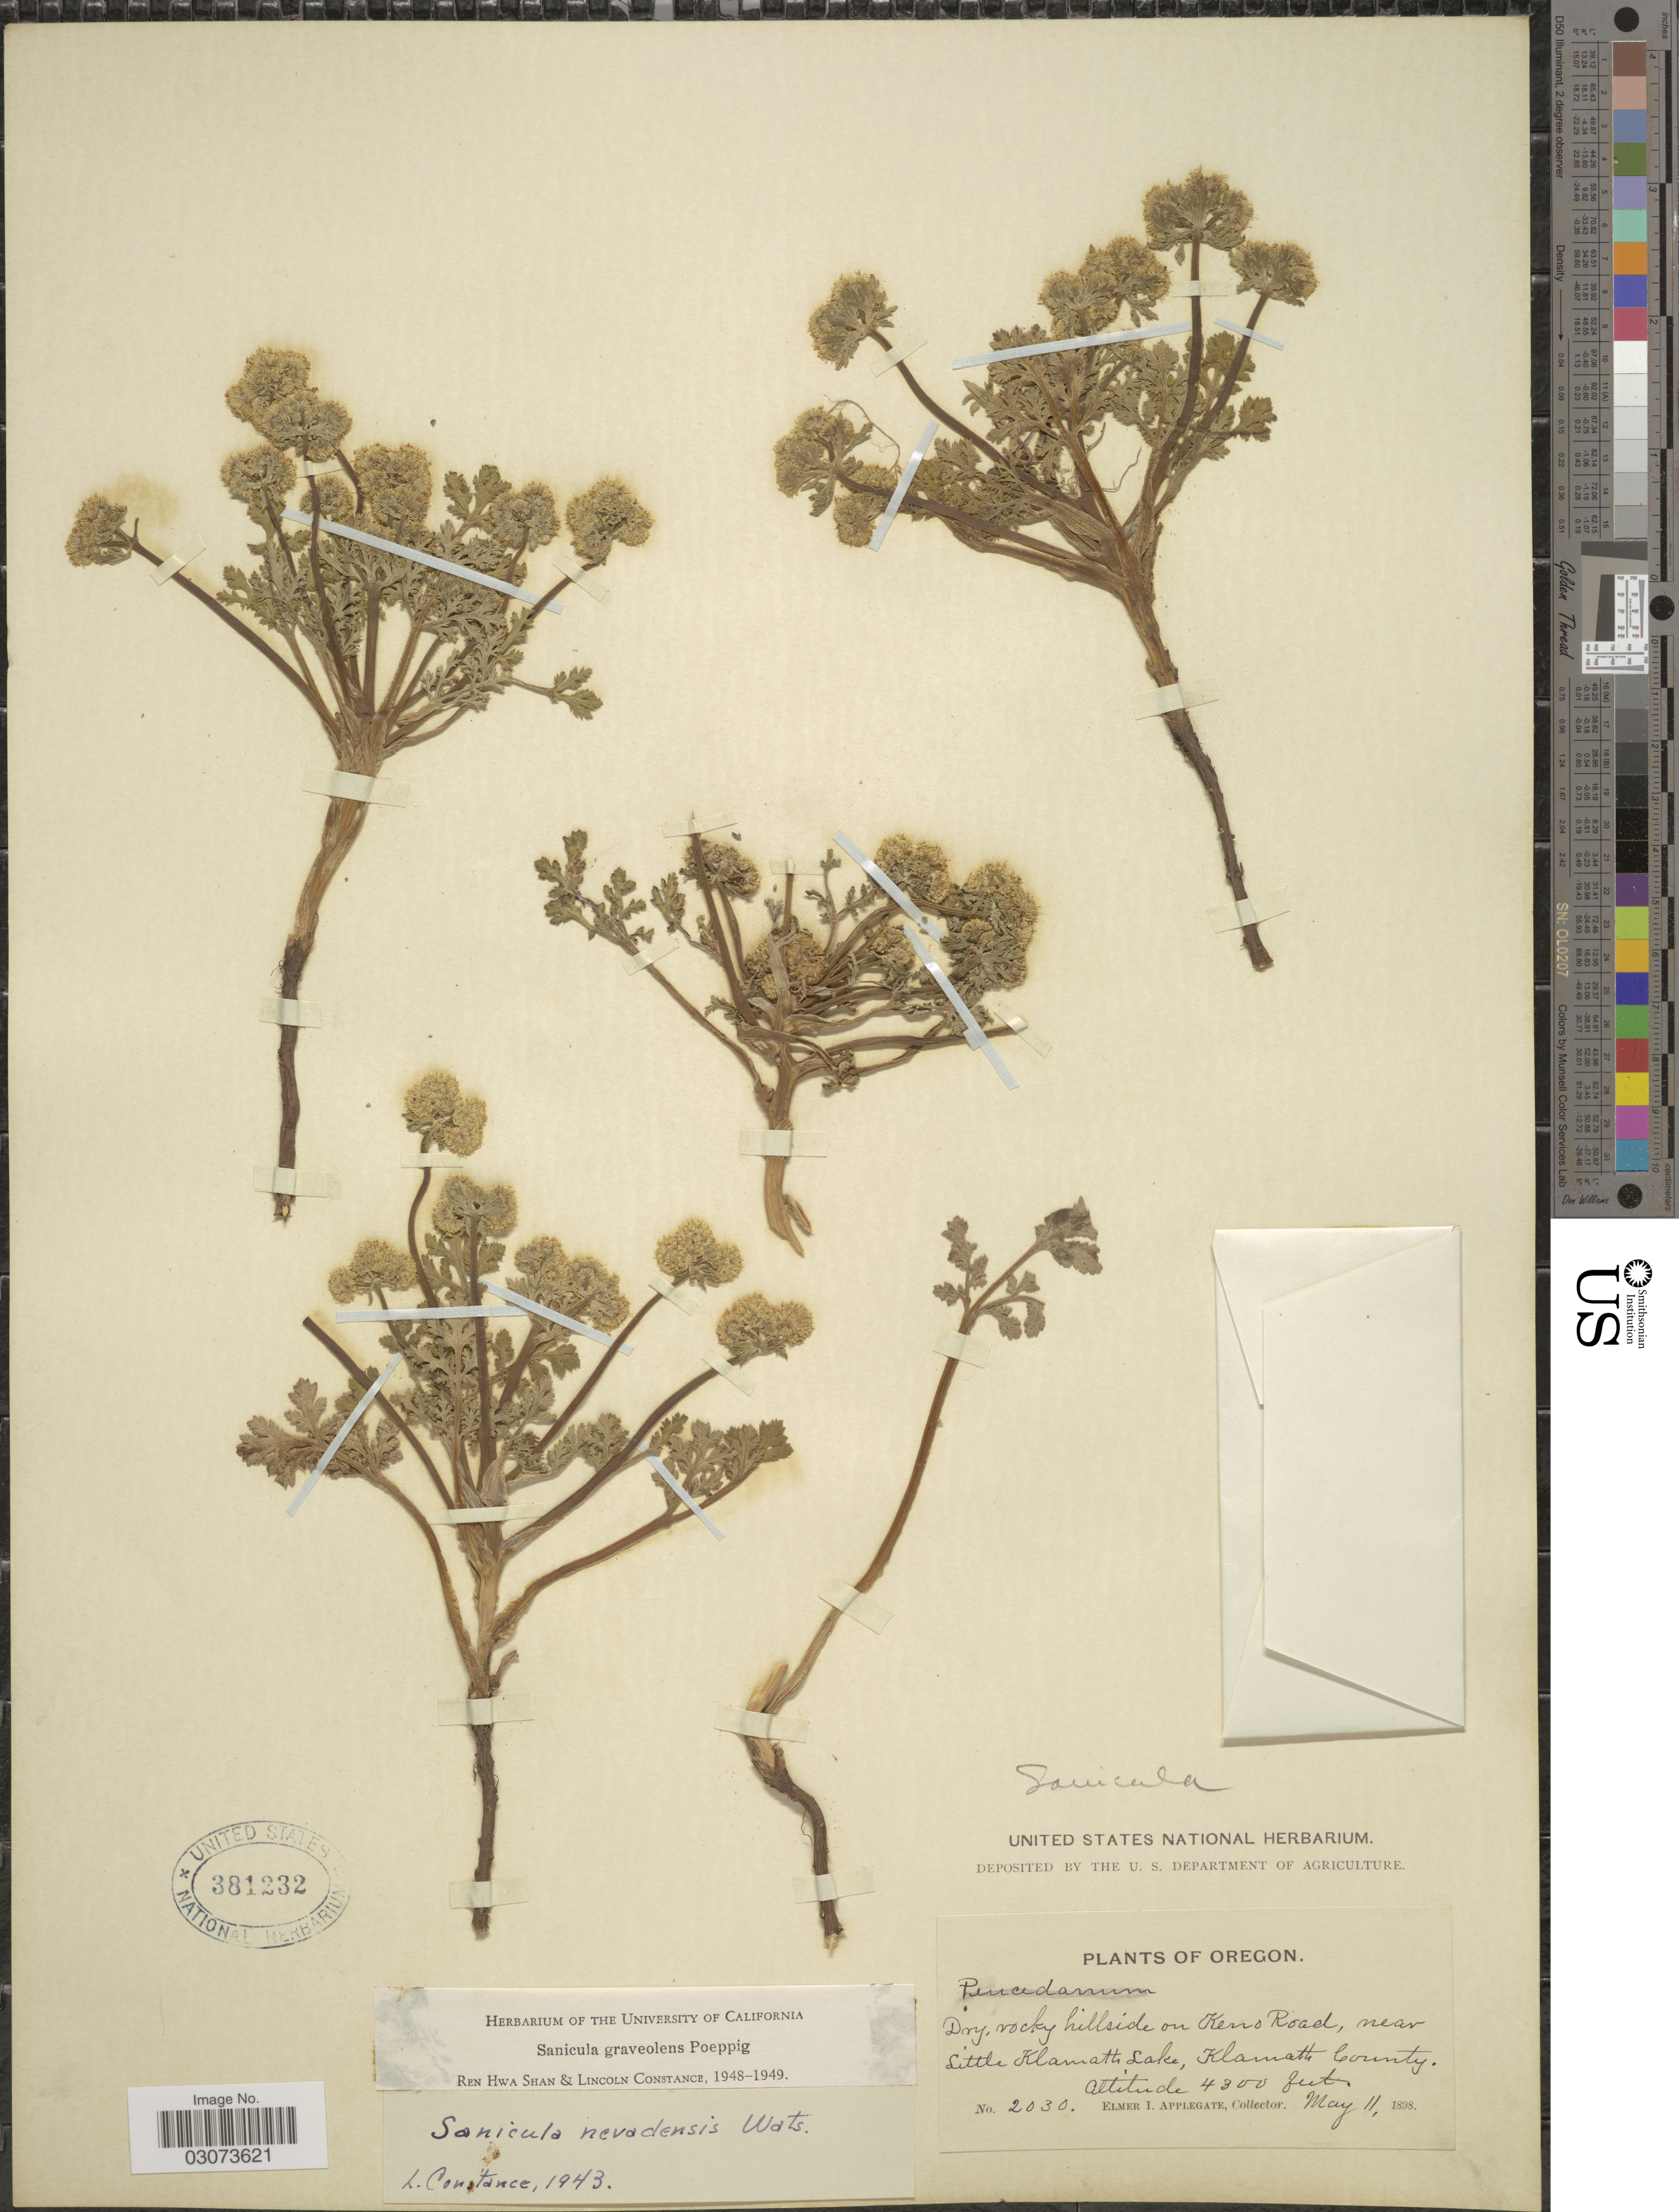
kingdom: Plantae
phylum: Tracheophyta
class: Magnoliopsida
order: Apiales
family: Apiaceae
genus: Sanicula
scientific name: Sanicula graveolens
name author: Poepp. ex DC.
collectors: E. I. Applegate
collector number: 2030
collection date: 1898-05-11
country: United States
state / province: Oregon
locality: On Keno Road, near Little Klamath Lake, Klamath County.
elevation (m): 1311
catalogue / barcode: US 381232